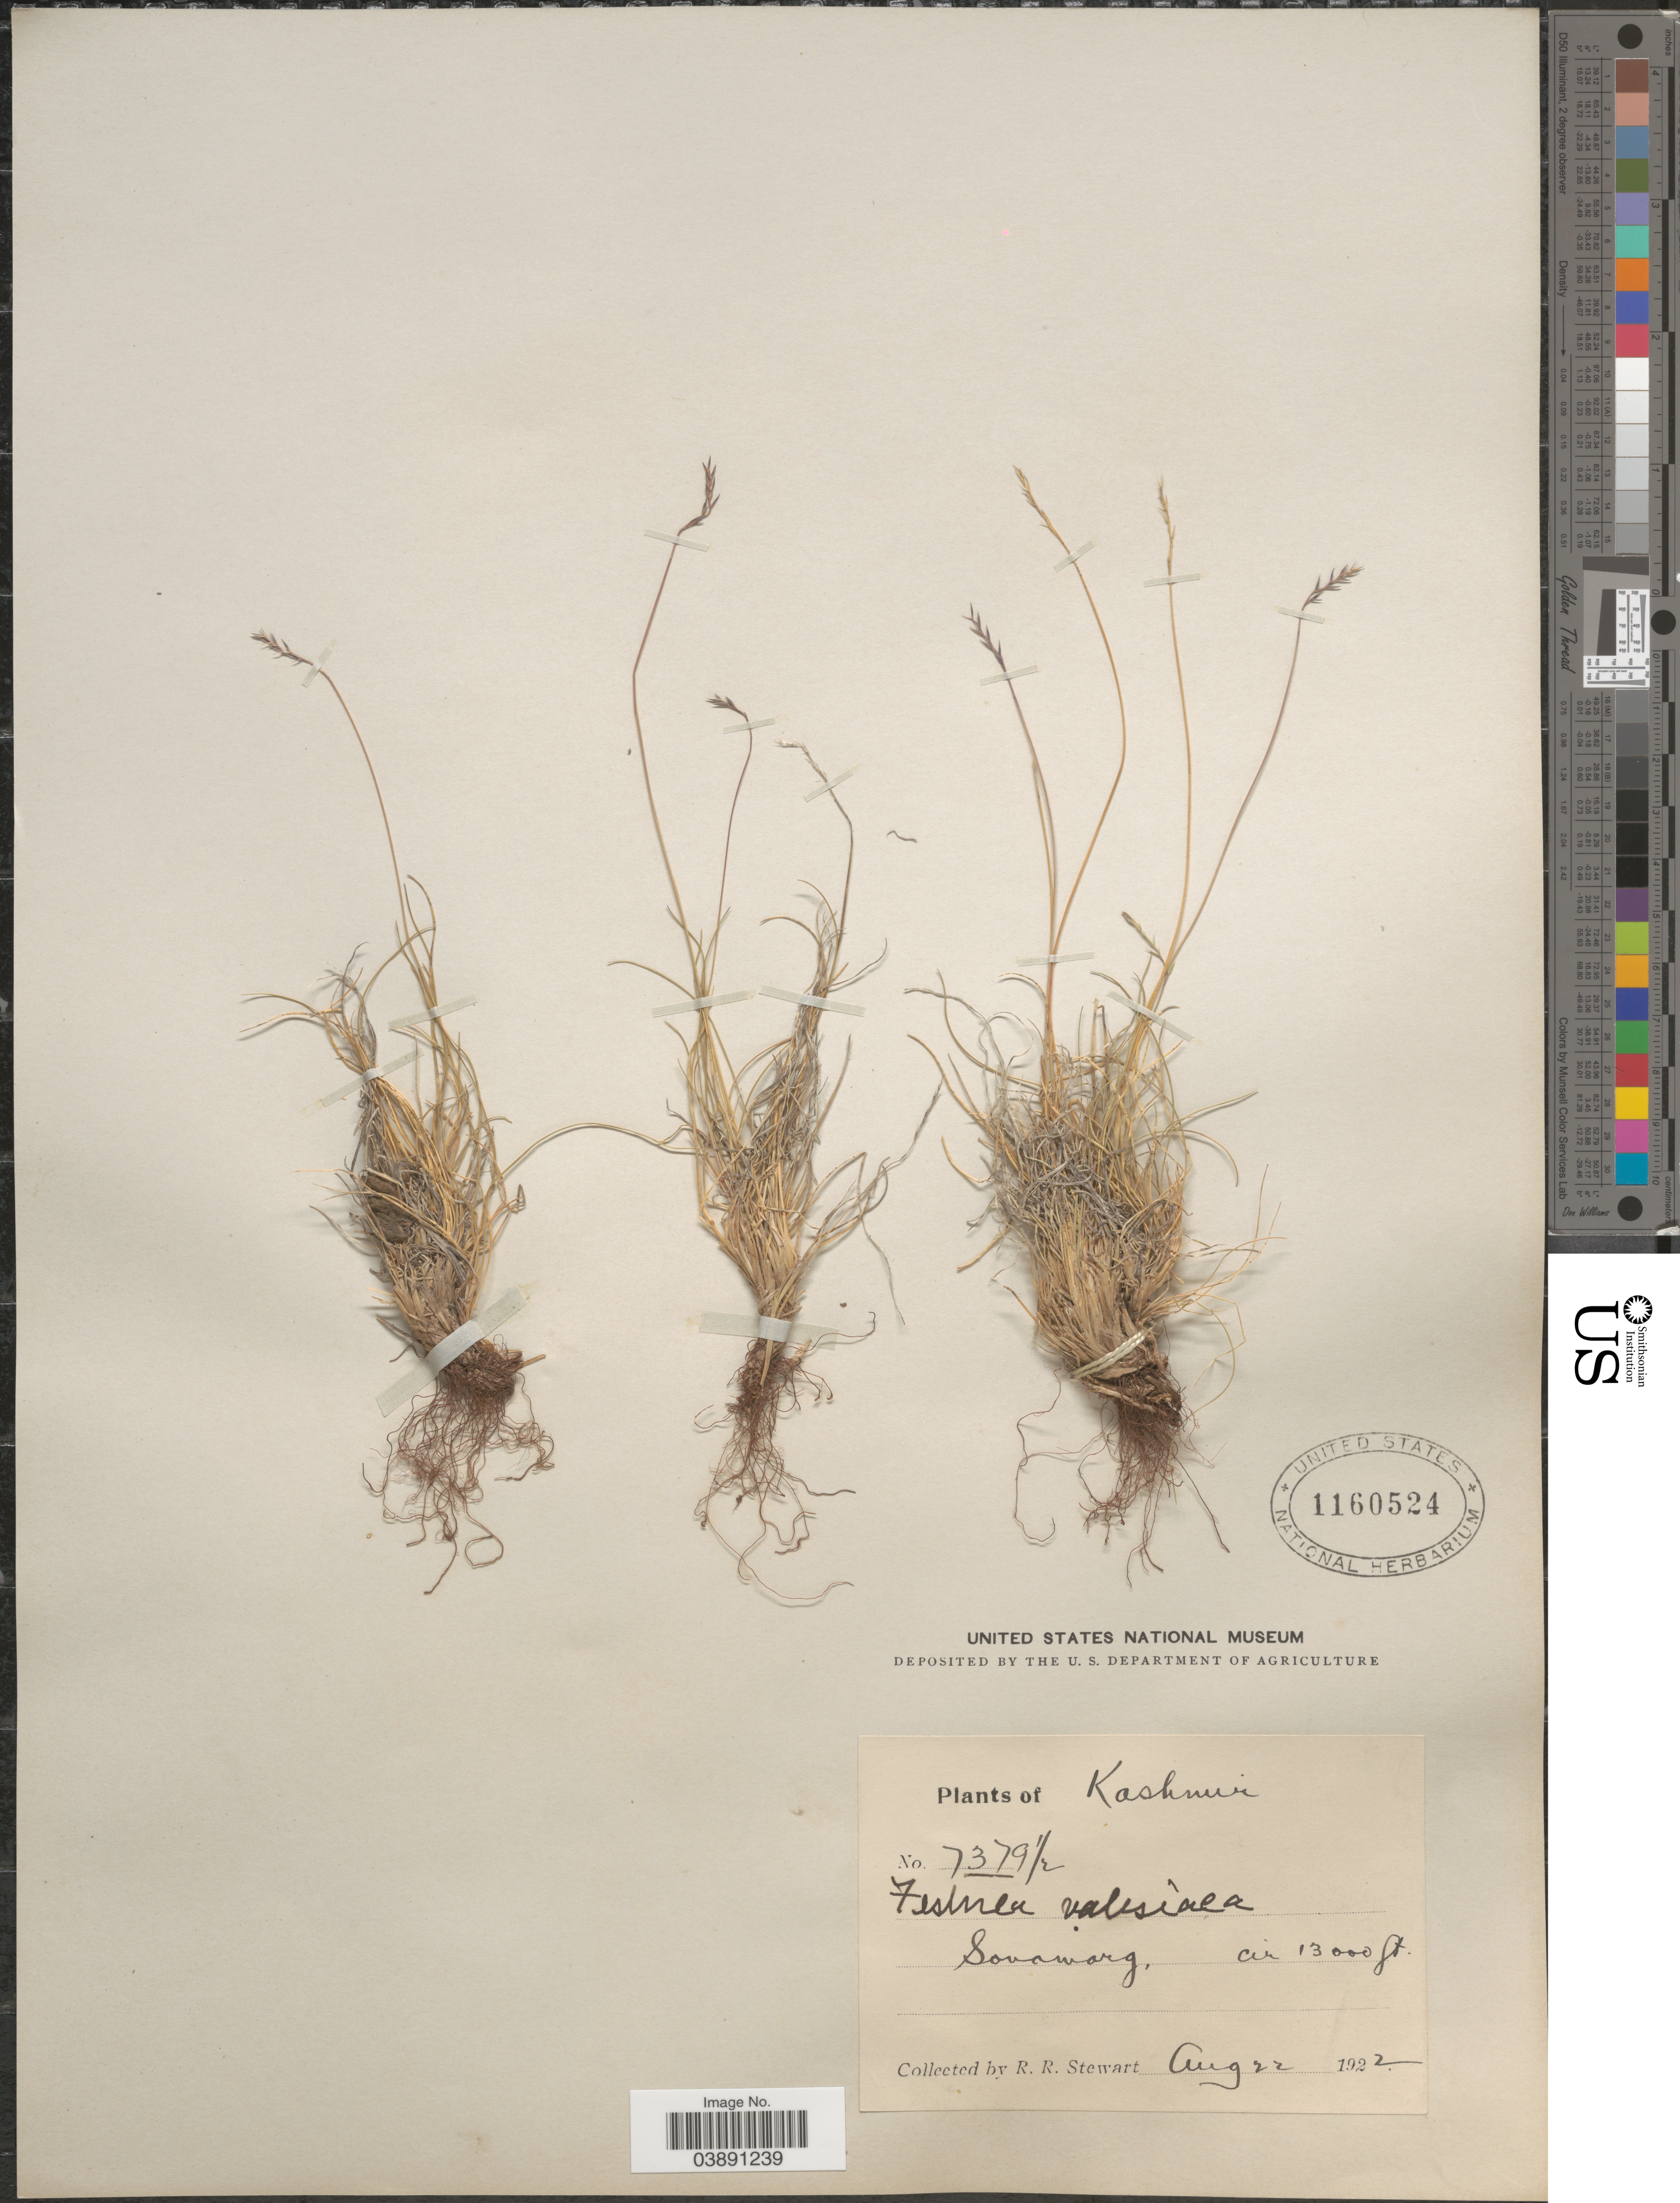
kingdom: Plantae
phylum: Tracheophyta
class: Liliopsida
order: Poales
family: Poaceae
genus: Festuca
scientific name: Festuca valesiaca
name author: Schleich. ex Gaudin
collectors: R. Stewart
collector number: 7379½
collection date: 1922-08-22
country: India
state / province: Jammu and Kashmir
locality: Kashmir. Sonamarg.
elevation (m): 3962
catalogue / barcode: US 1160524